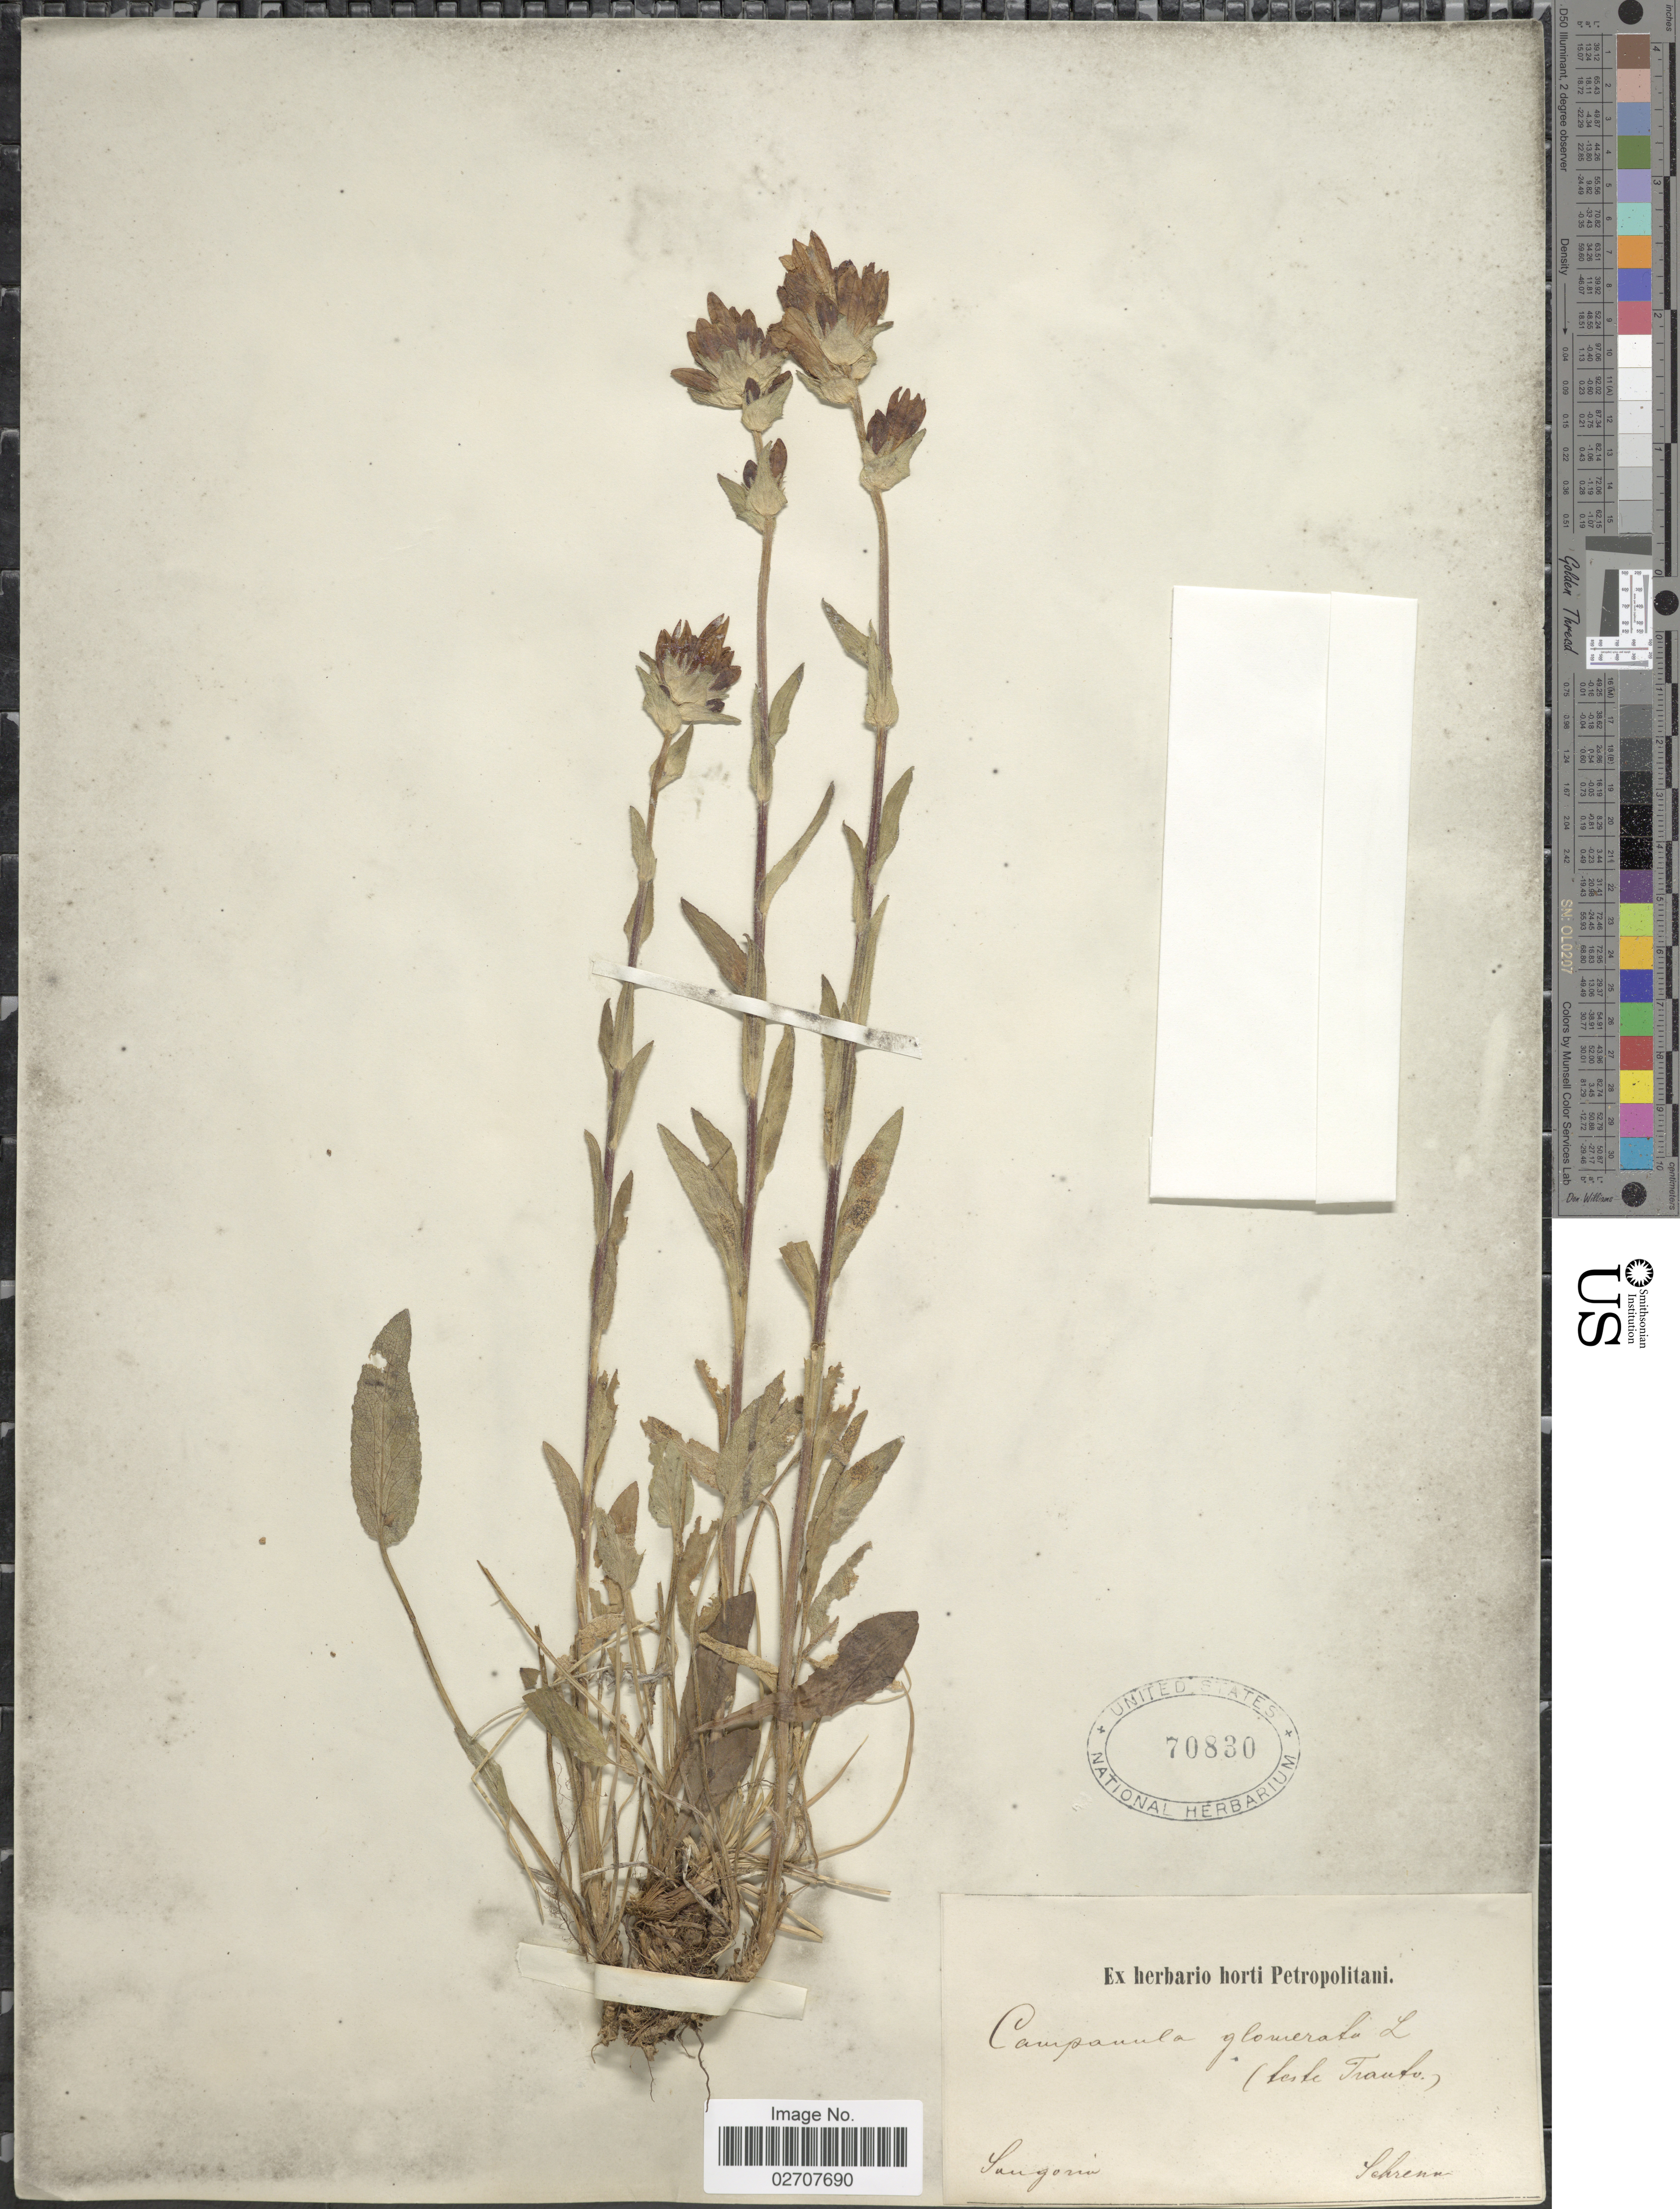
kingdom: Plantae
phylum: Tracheophyta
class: Magnoliopsida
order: Asterales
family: Campanulaceae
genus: Campanula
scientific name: Campanula glomerata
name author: L.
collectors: A.G. Schrenk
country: China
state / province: Gansu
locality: Songaria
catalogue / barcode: US 70830